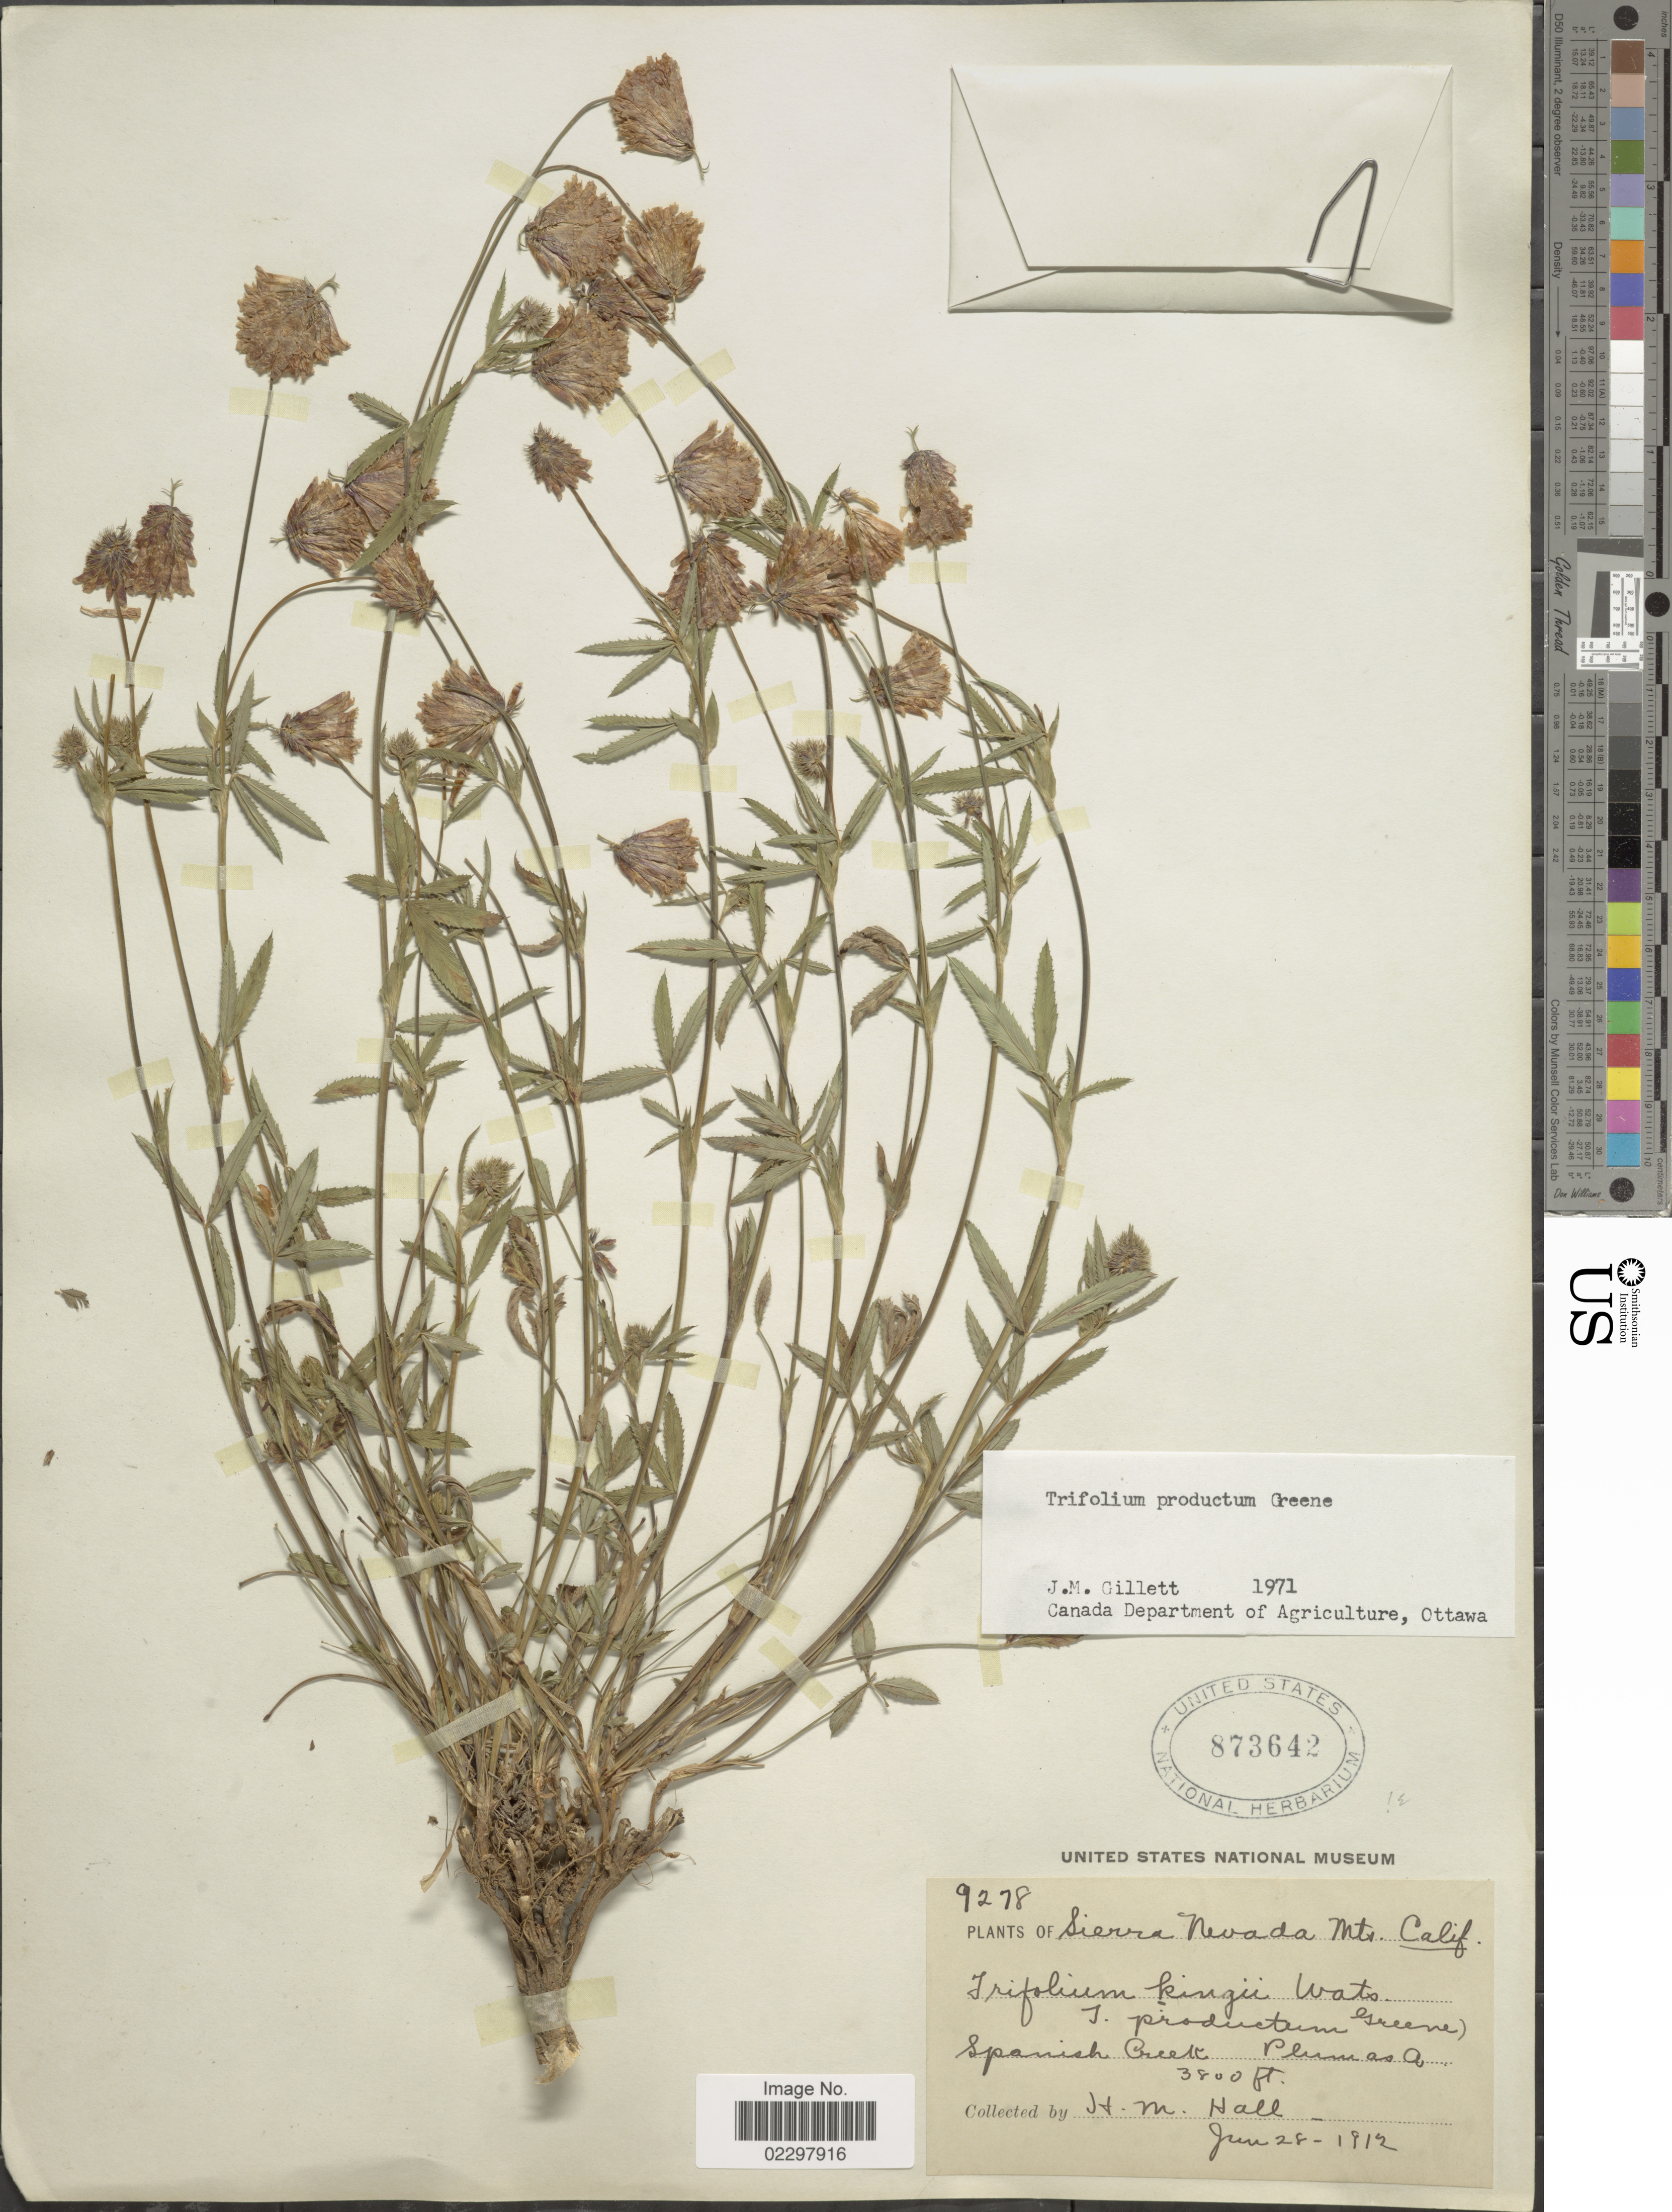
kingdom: Plantae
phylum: Tracheophyta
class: Magnoliopsida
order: Fabales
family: Fabaceae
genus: Trifolium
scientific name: Trifolium productum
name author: Greene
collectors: H. M. Hall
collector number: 9278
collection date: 1812-06-28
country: United States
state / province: California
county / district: Plumas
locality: Sierra Nevada Mts., Soanish Creek, Plumas Co.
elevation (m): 1158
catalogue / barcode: US 873642